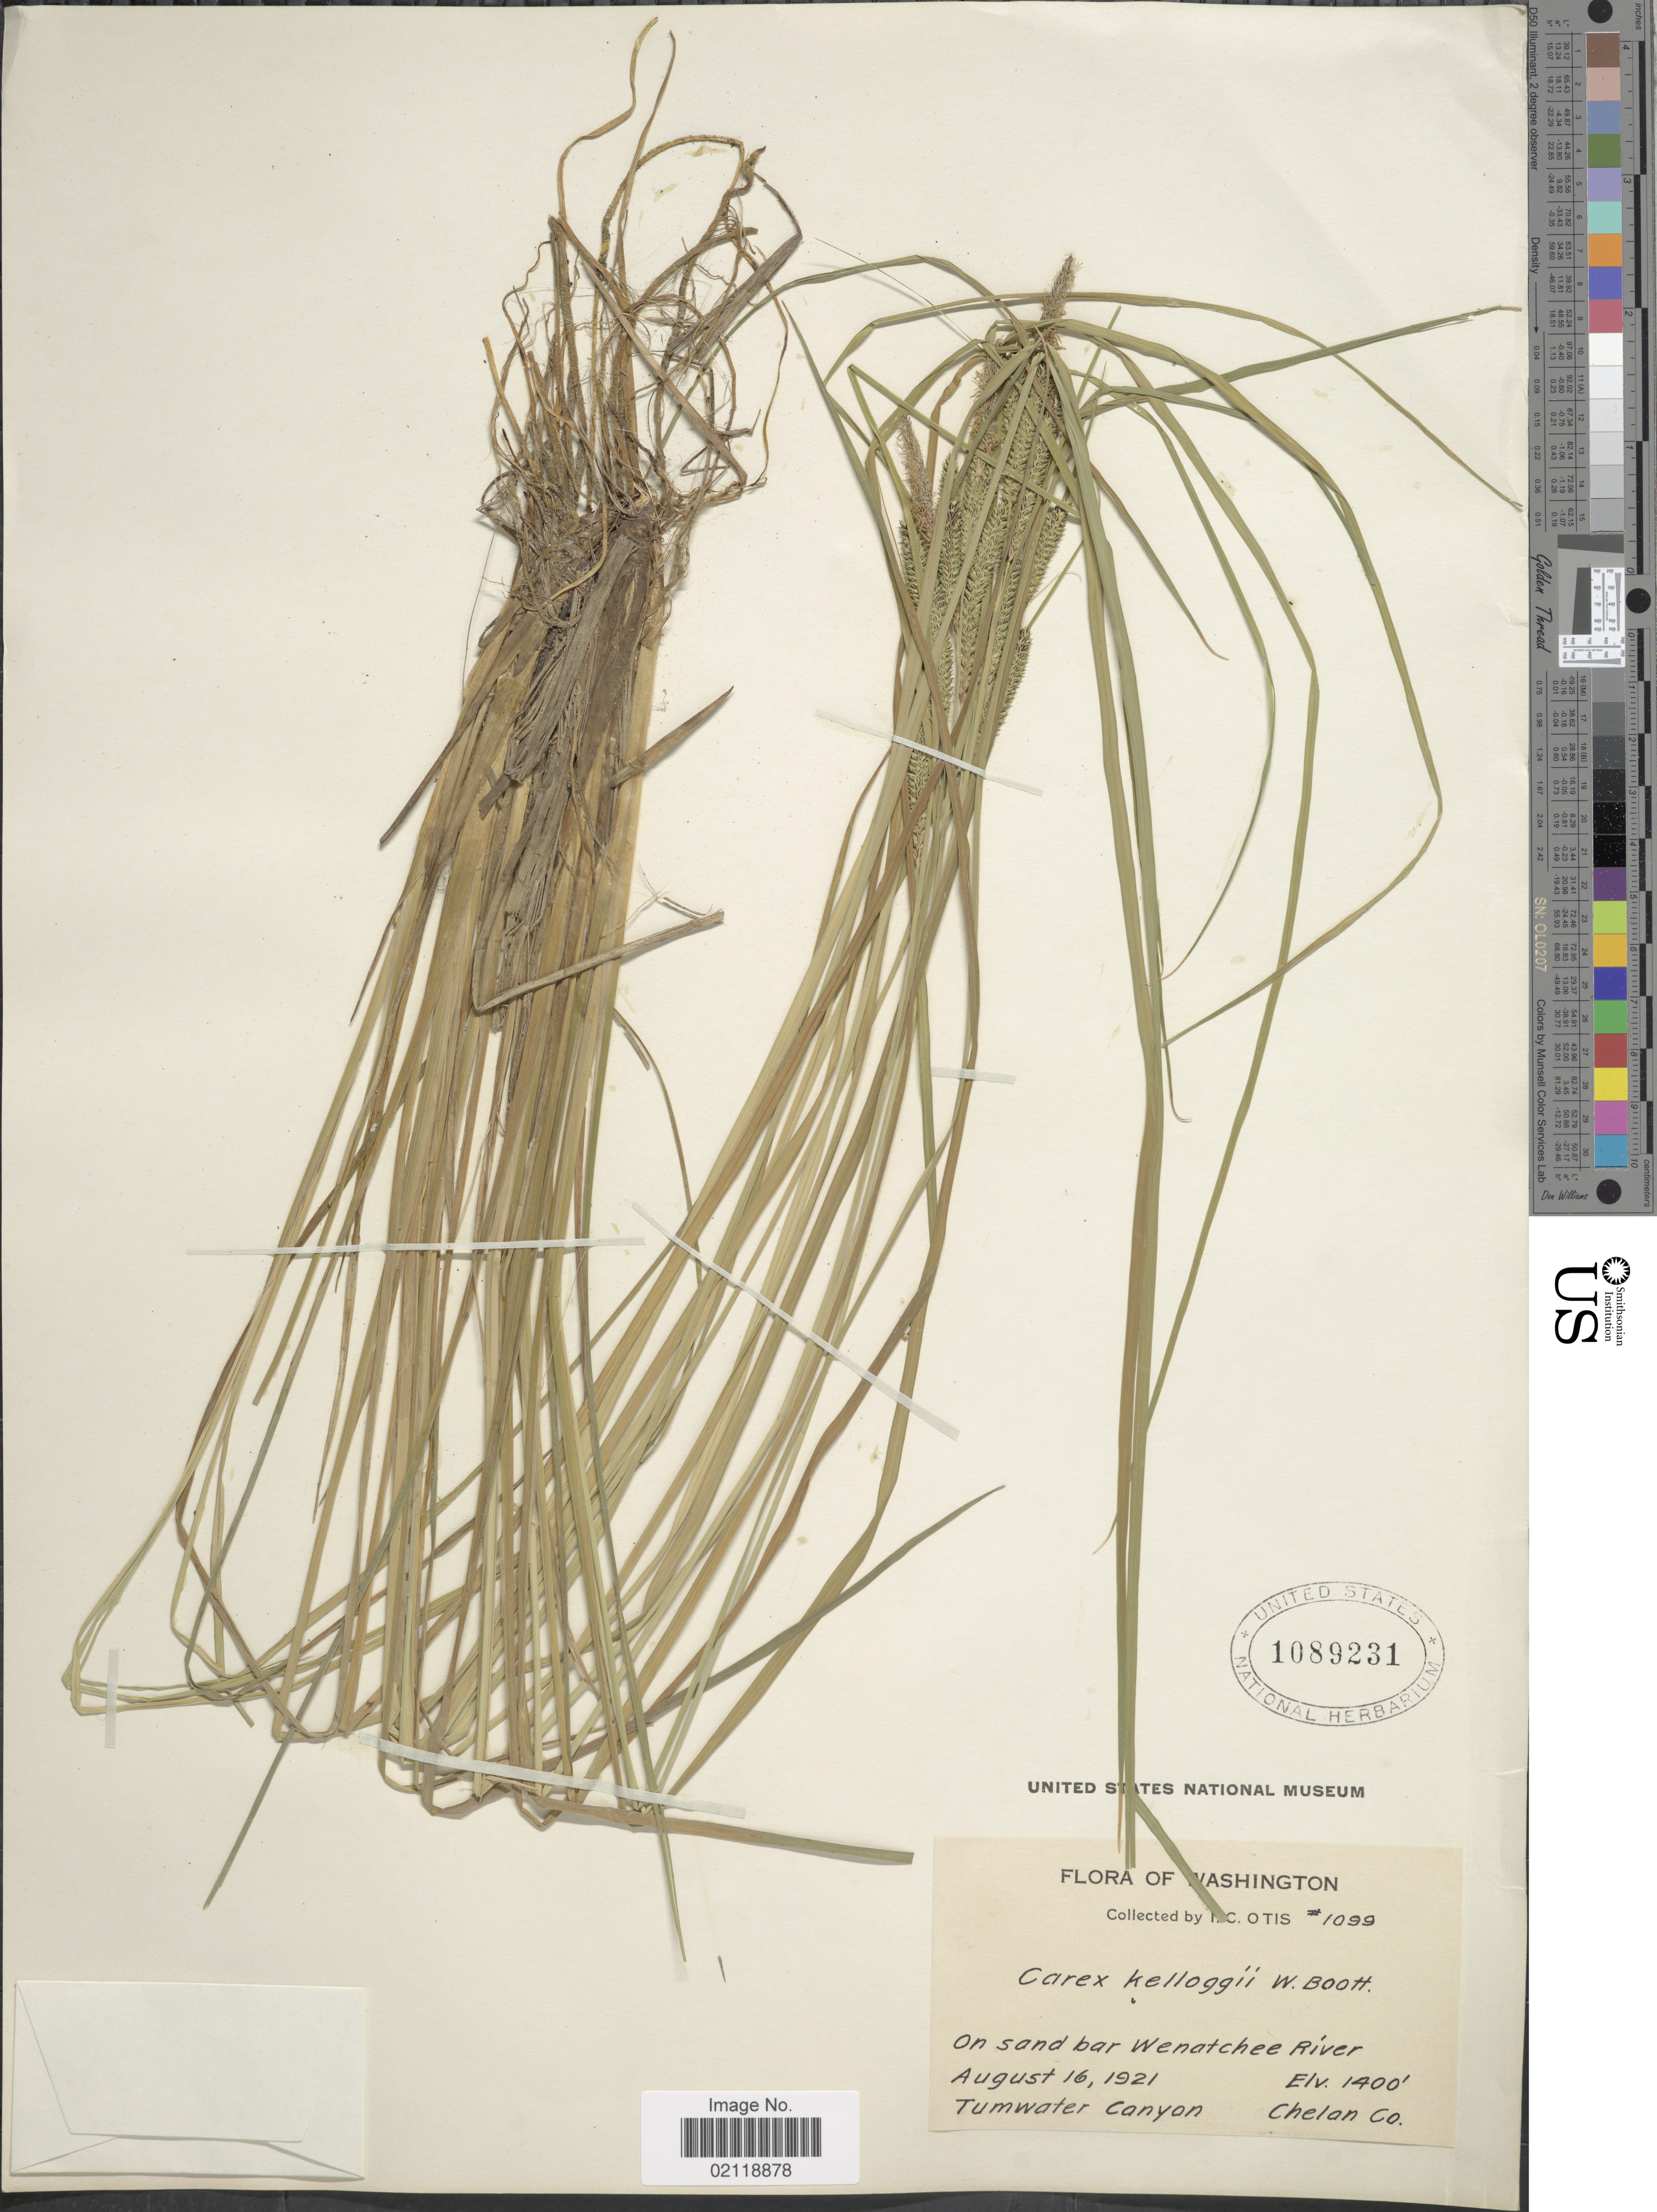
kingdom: Plantae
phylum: Tracheophyta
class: Liliopsida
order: Poales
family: Cyperaceae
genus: Carex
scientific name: Carex kelloggii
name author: W. Boott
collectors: I. C. Otis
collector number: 1099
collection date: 1921-08-16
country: United States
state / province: Washington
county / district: Chelan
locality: On sand bar Wenatchee River, Tumwater Canyon, Chelan Co.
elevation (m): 427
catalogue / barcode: US 1089231